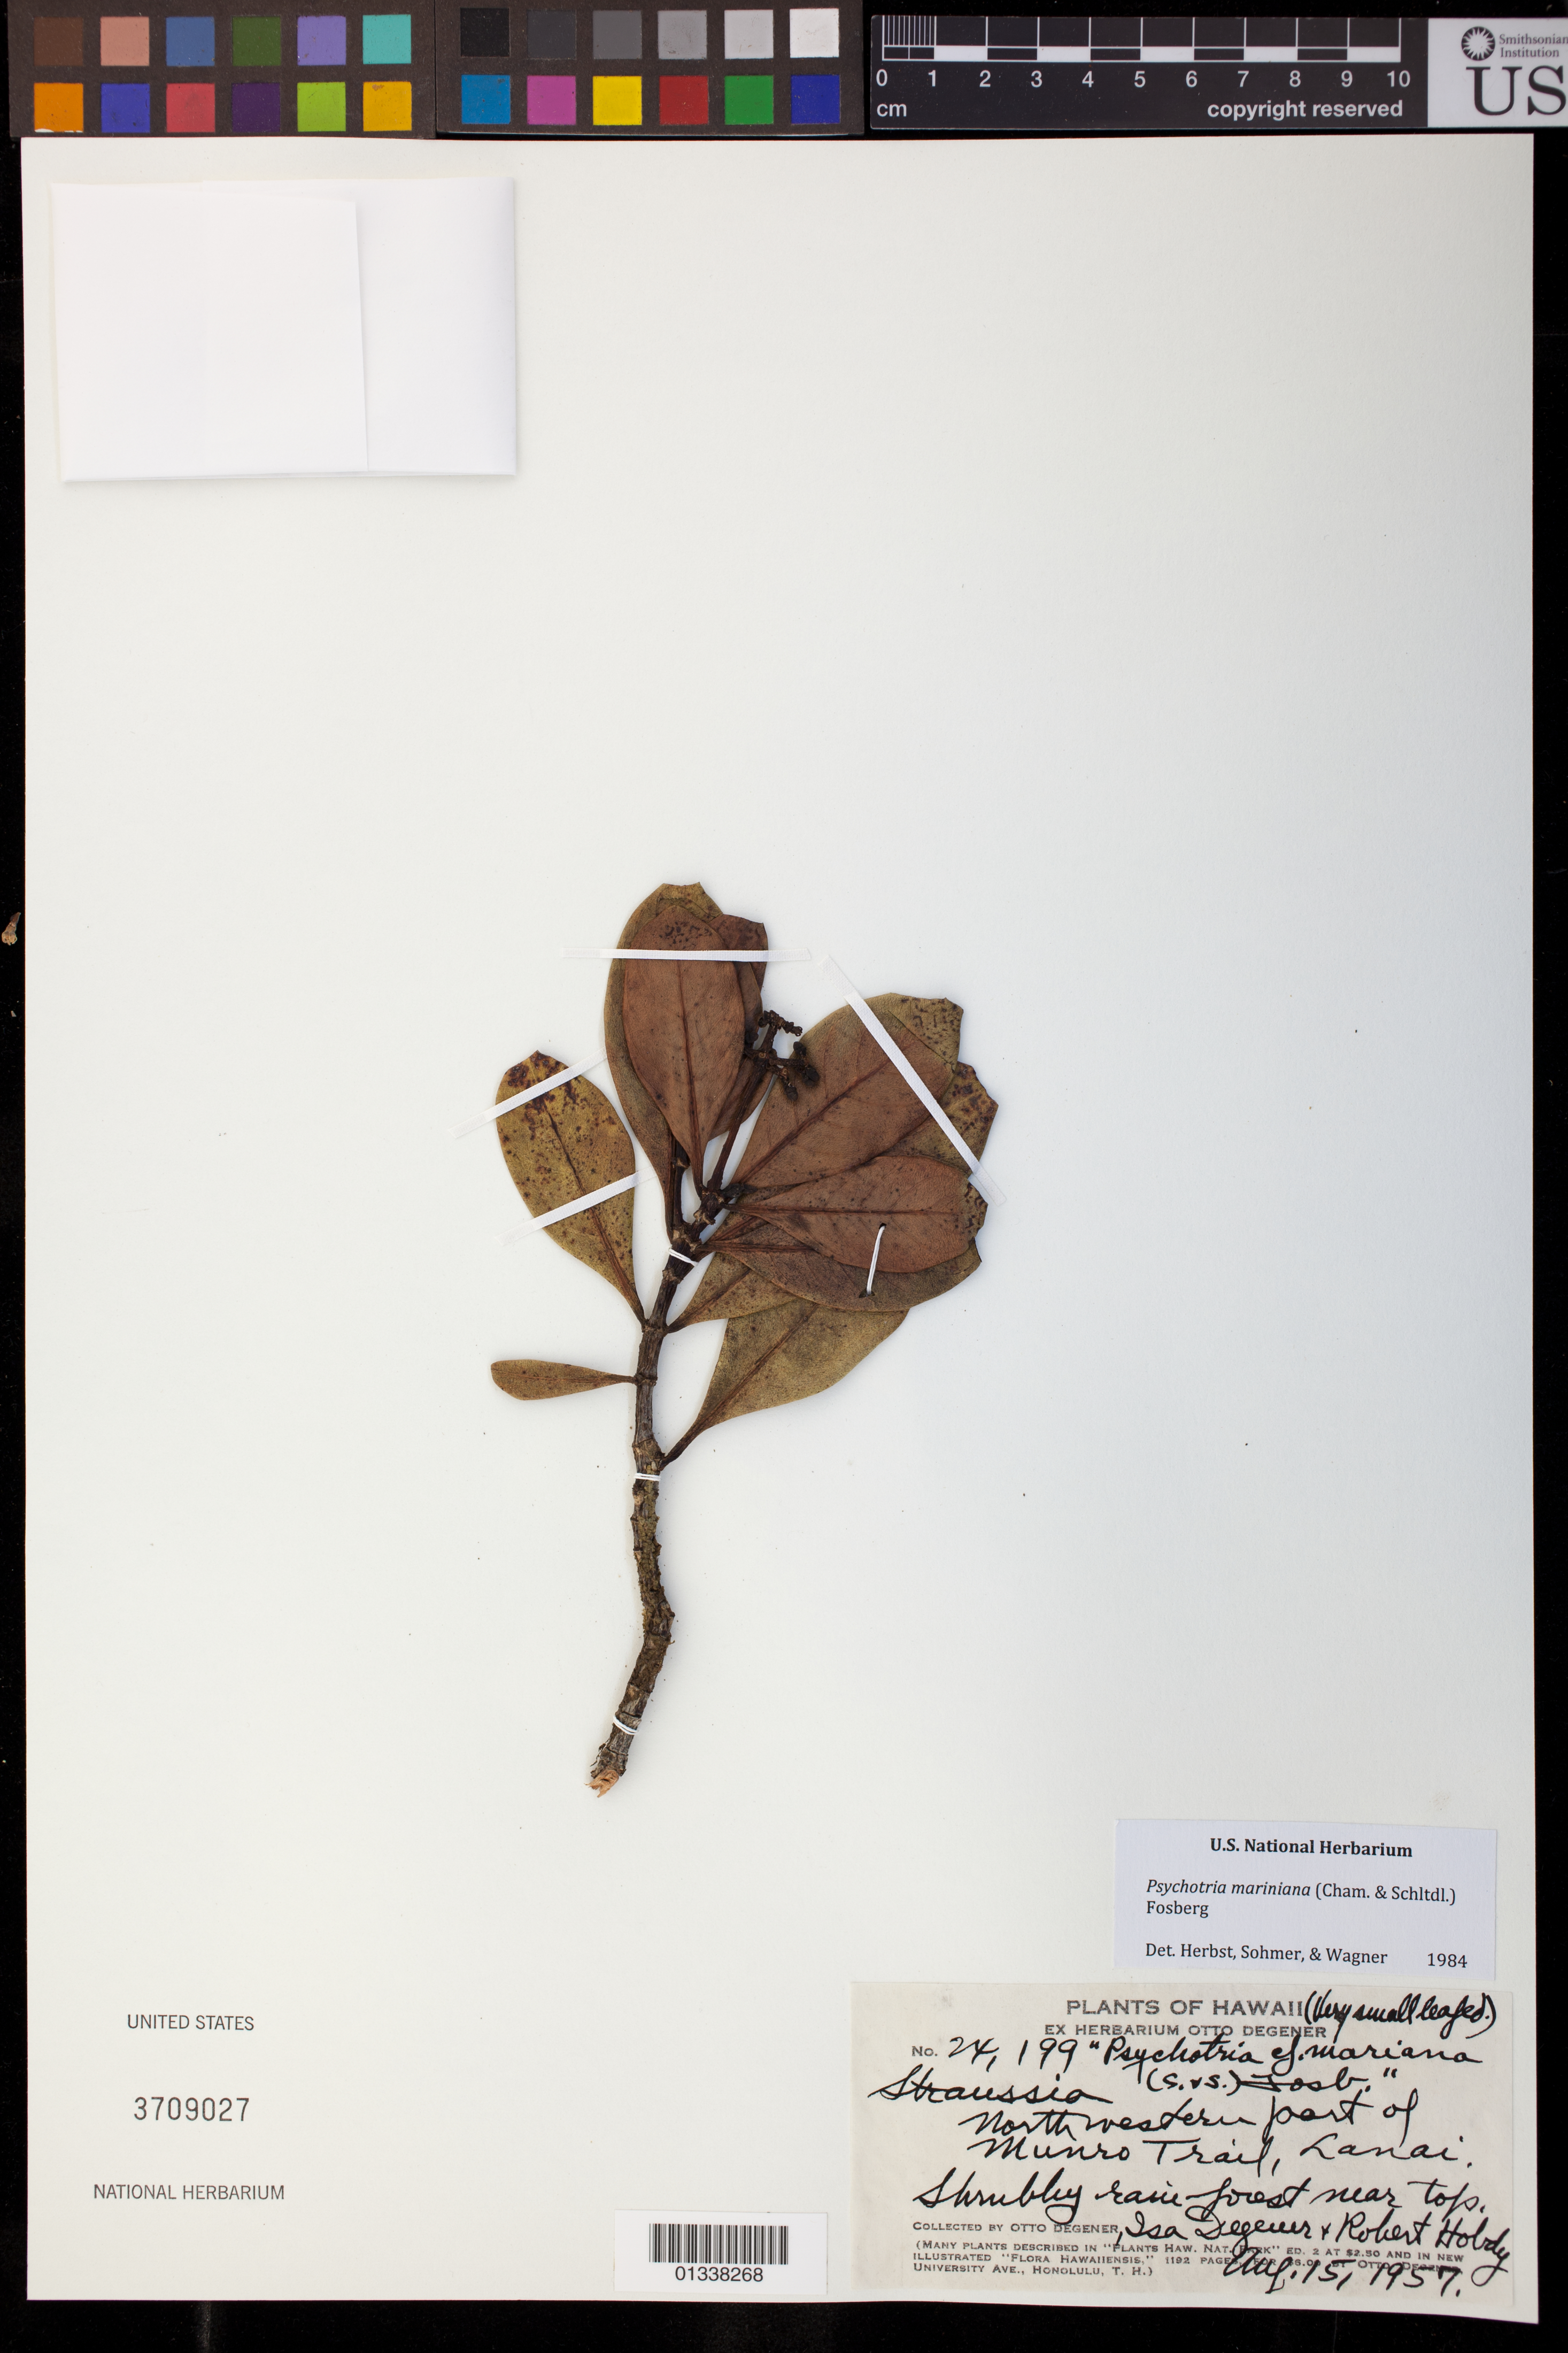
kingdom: Plantae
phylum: Tracheophyta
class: Magnoliopsida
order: Gentianales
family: Rubiaceae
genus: Psychotria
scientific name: Psychotria mariana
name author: Bartl. ex DC.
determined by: Herbst, D. R.; Sohmer, S. H.; Wagner, W. L.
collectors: O. Degener, I. Degener & R. Hobdy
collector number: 24199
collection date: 1957-08-15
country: United States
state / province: Hawaii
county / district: Maui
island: Lana'i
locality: North western part of Munro Trail, Lanai.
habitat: Shrubby rain-forest near top.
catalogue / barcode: US 3709027